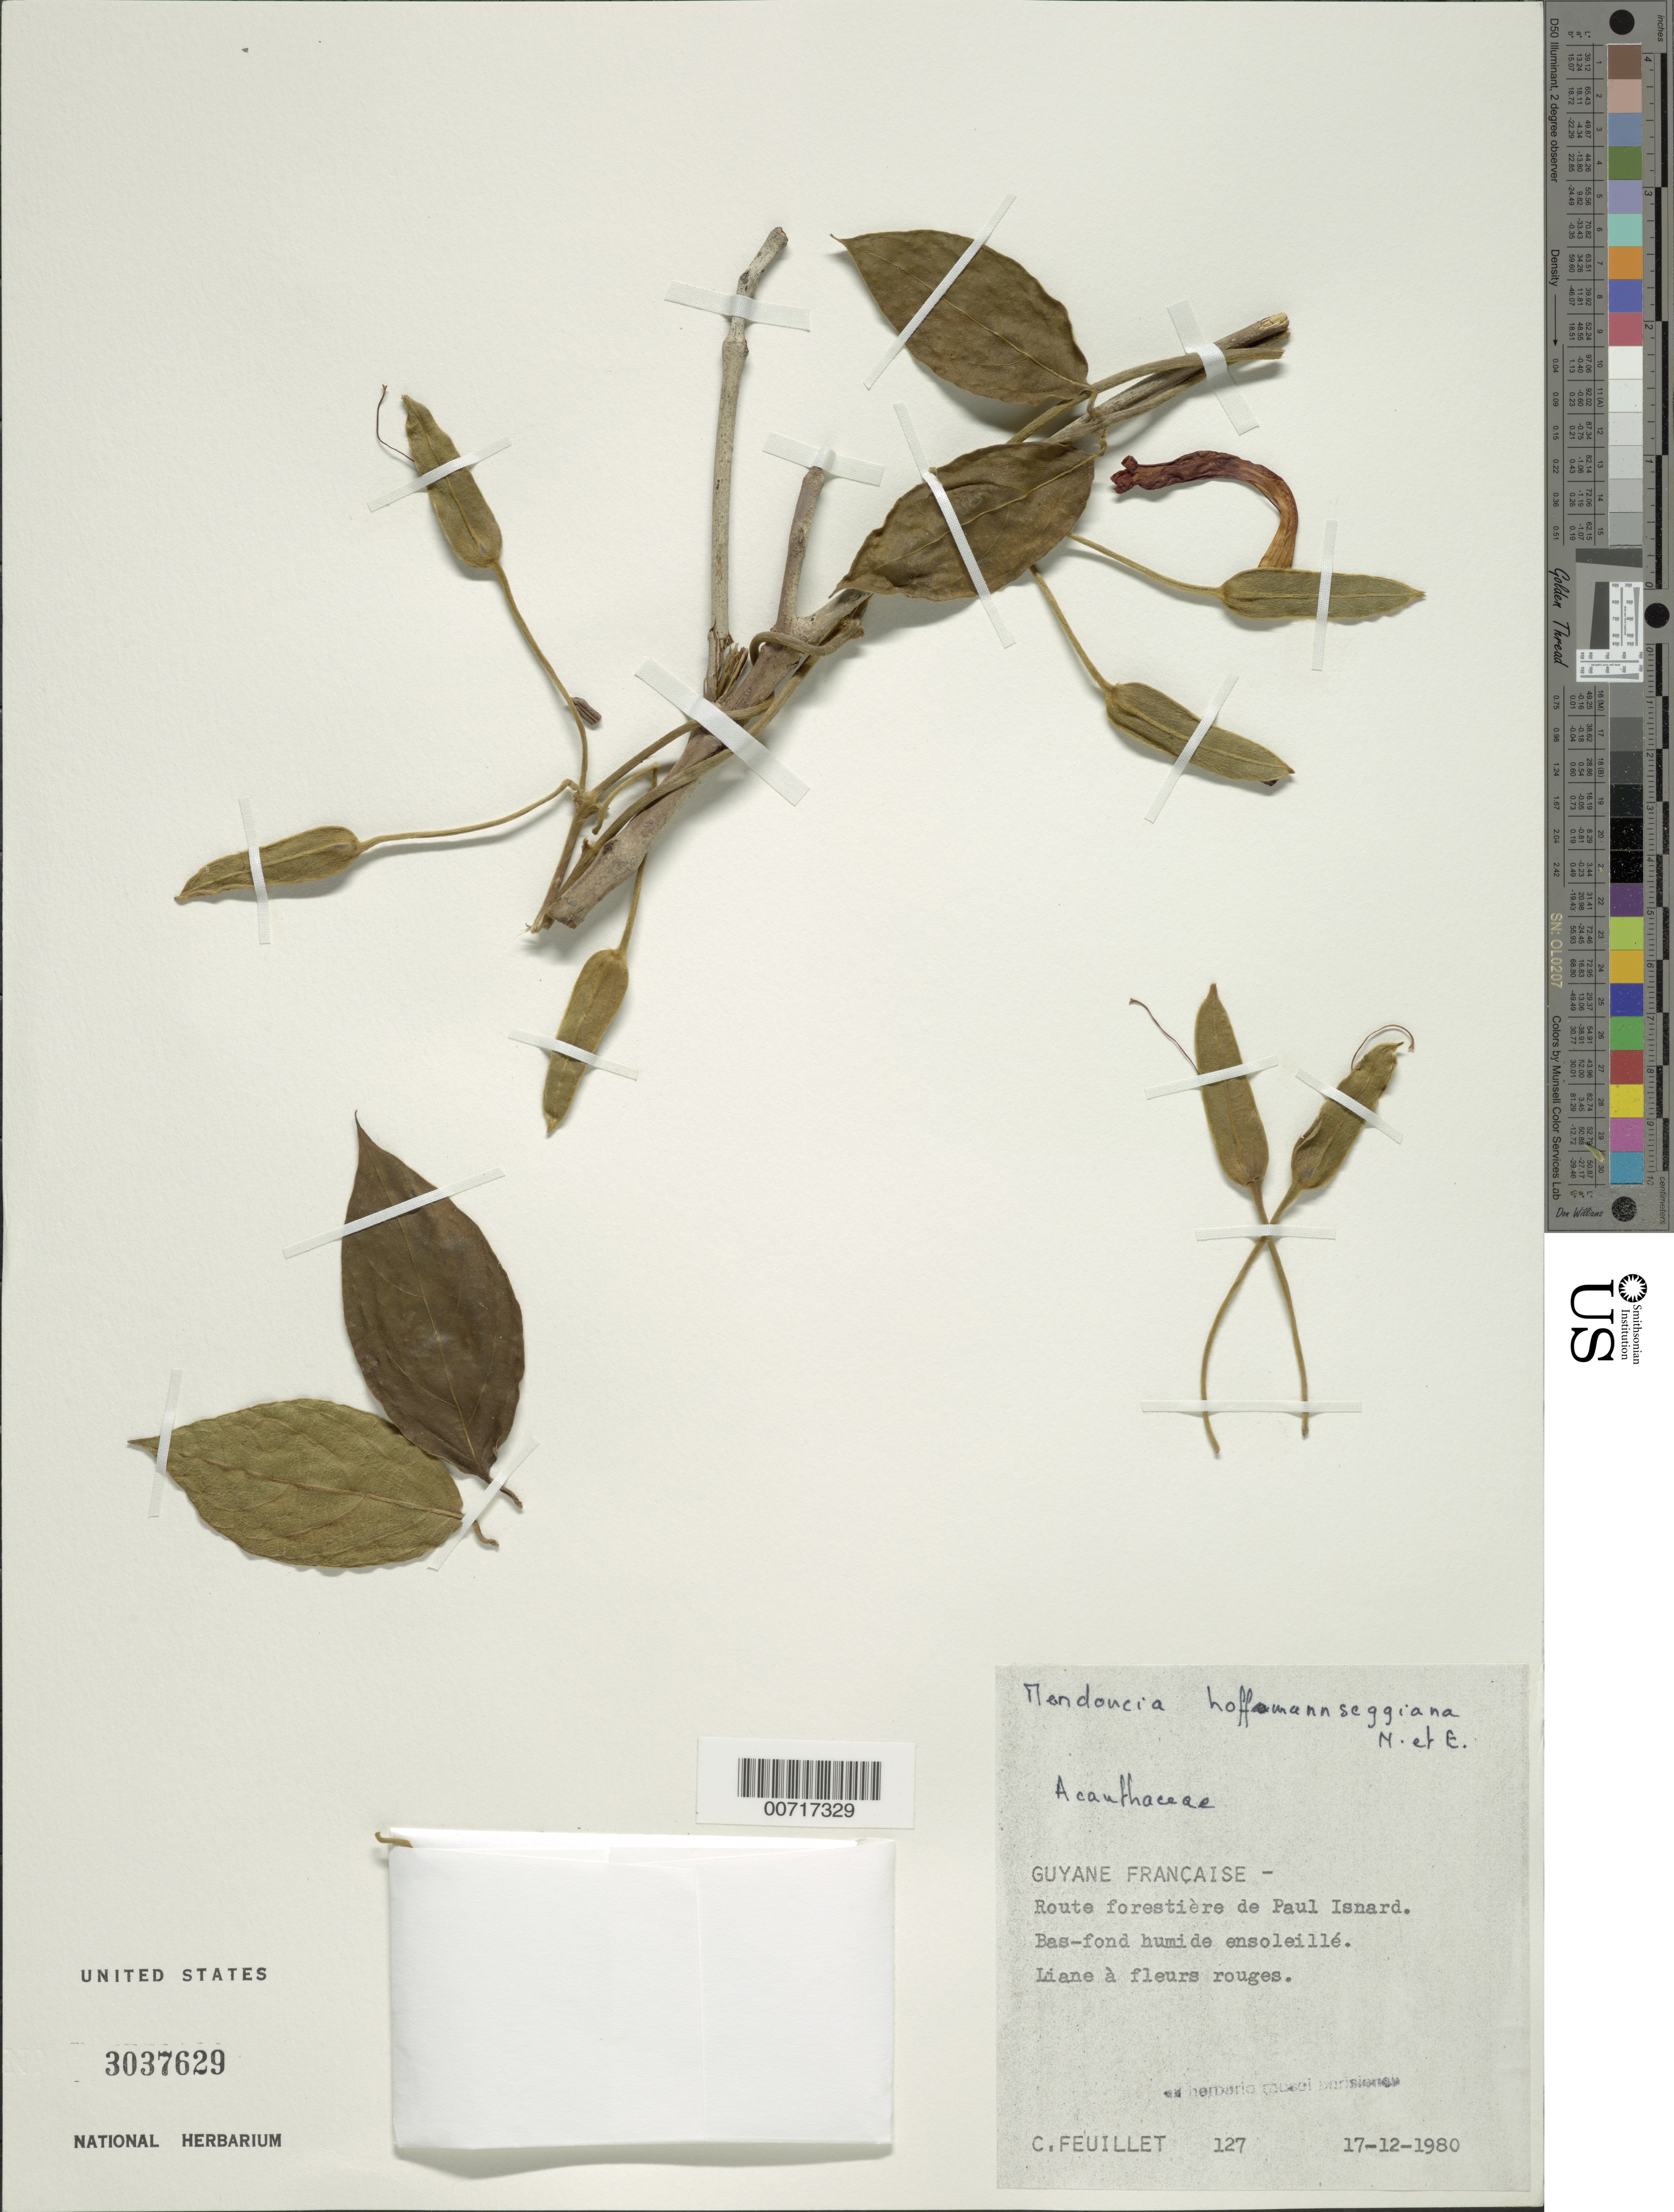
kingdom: Plantae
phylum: Tracheophyta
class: Magnoliopsida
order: Lamiales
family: Acanthaceae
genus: Mendoncia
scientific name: Mendoncia hoffmannseggiana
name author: Nees in DC.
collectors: C. Feuillet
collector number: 127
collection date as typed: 17-Dec-80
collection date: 1980-12-17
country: French Guiana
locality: Route de Paul Isnard, route forestière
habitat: Bas-fond humide ensoileillé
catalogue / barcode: US 3037629